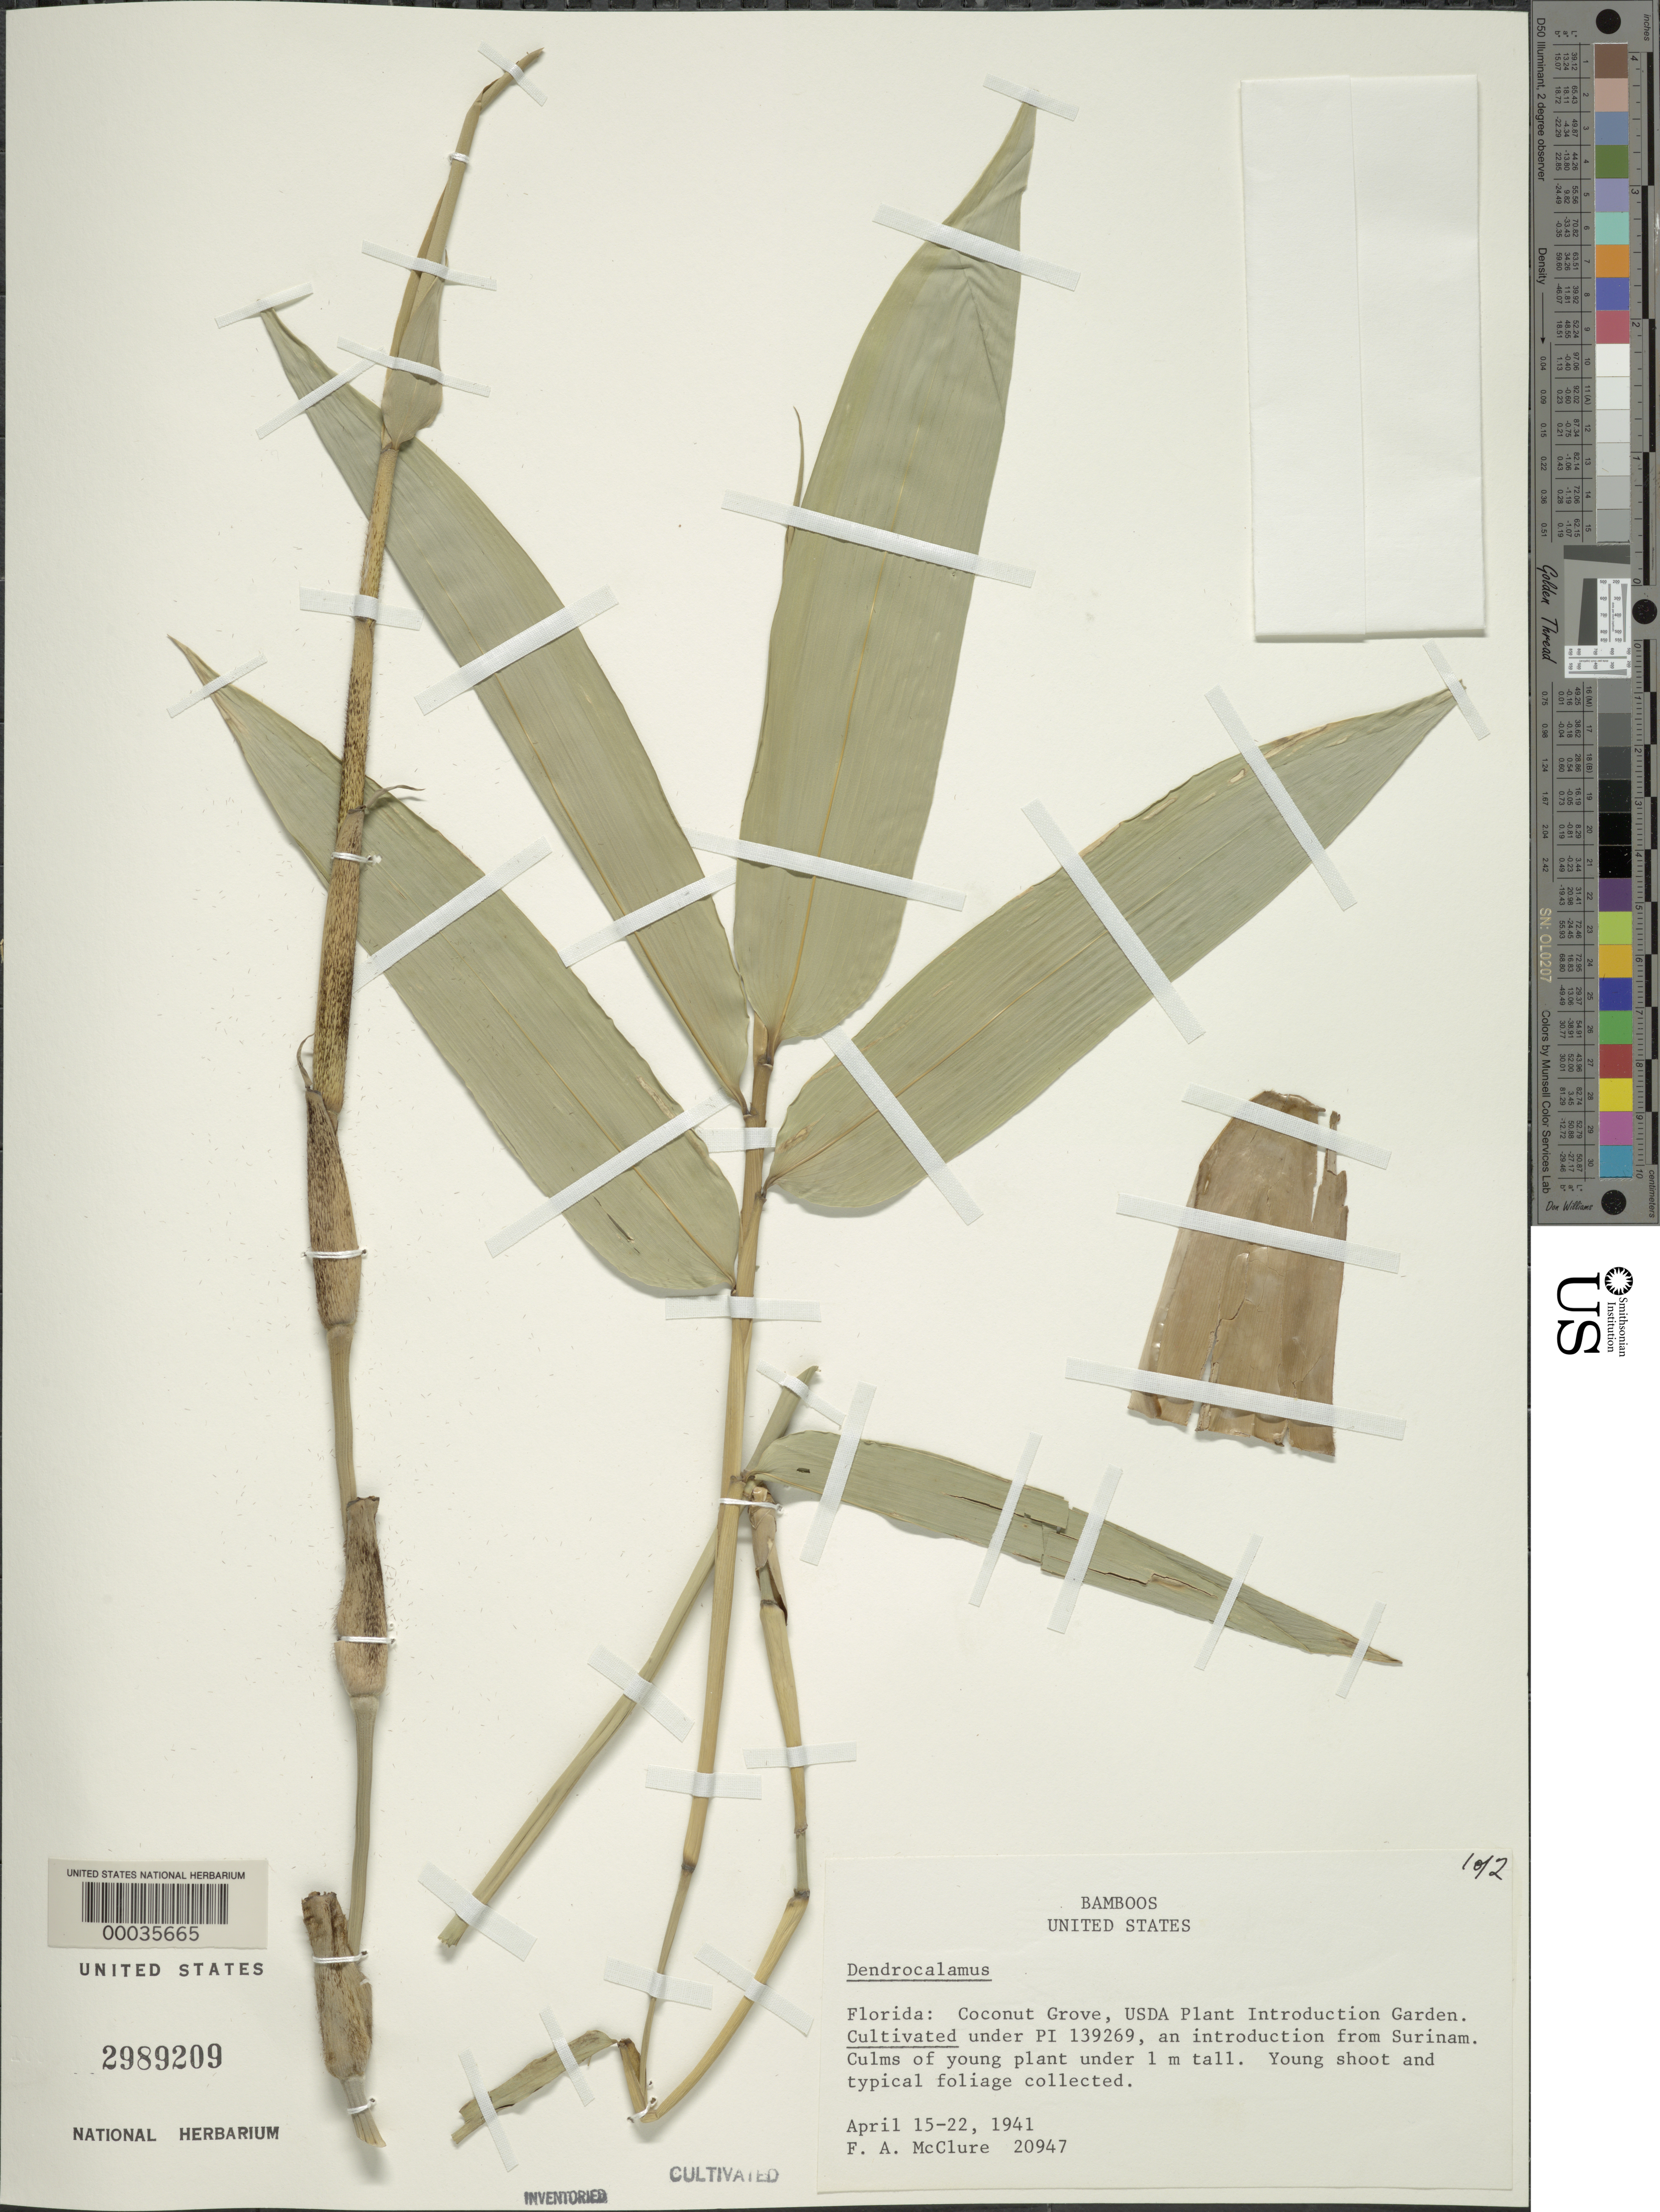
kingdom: Plantae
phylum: Tracheophyta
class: Liliopsida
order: Poales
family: Poaceae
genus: Dendrocalamus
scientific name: Dendrocalamus sp.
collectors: F. A. McClure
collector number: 20947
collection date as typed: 15 Apr 1941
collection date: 1941-04-15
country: United States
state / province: Florida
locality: USDA Plant Introduction Garden - Coconut Grove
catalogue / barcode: US 2989209